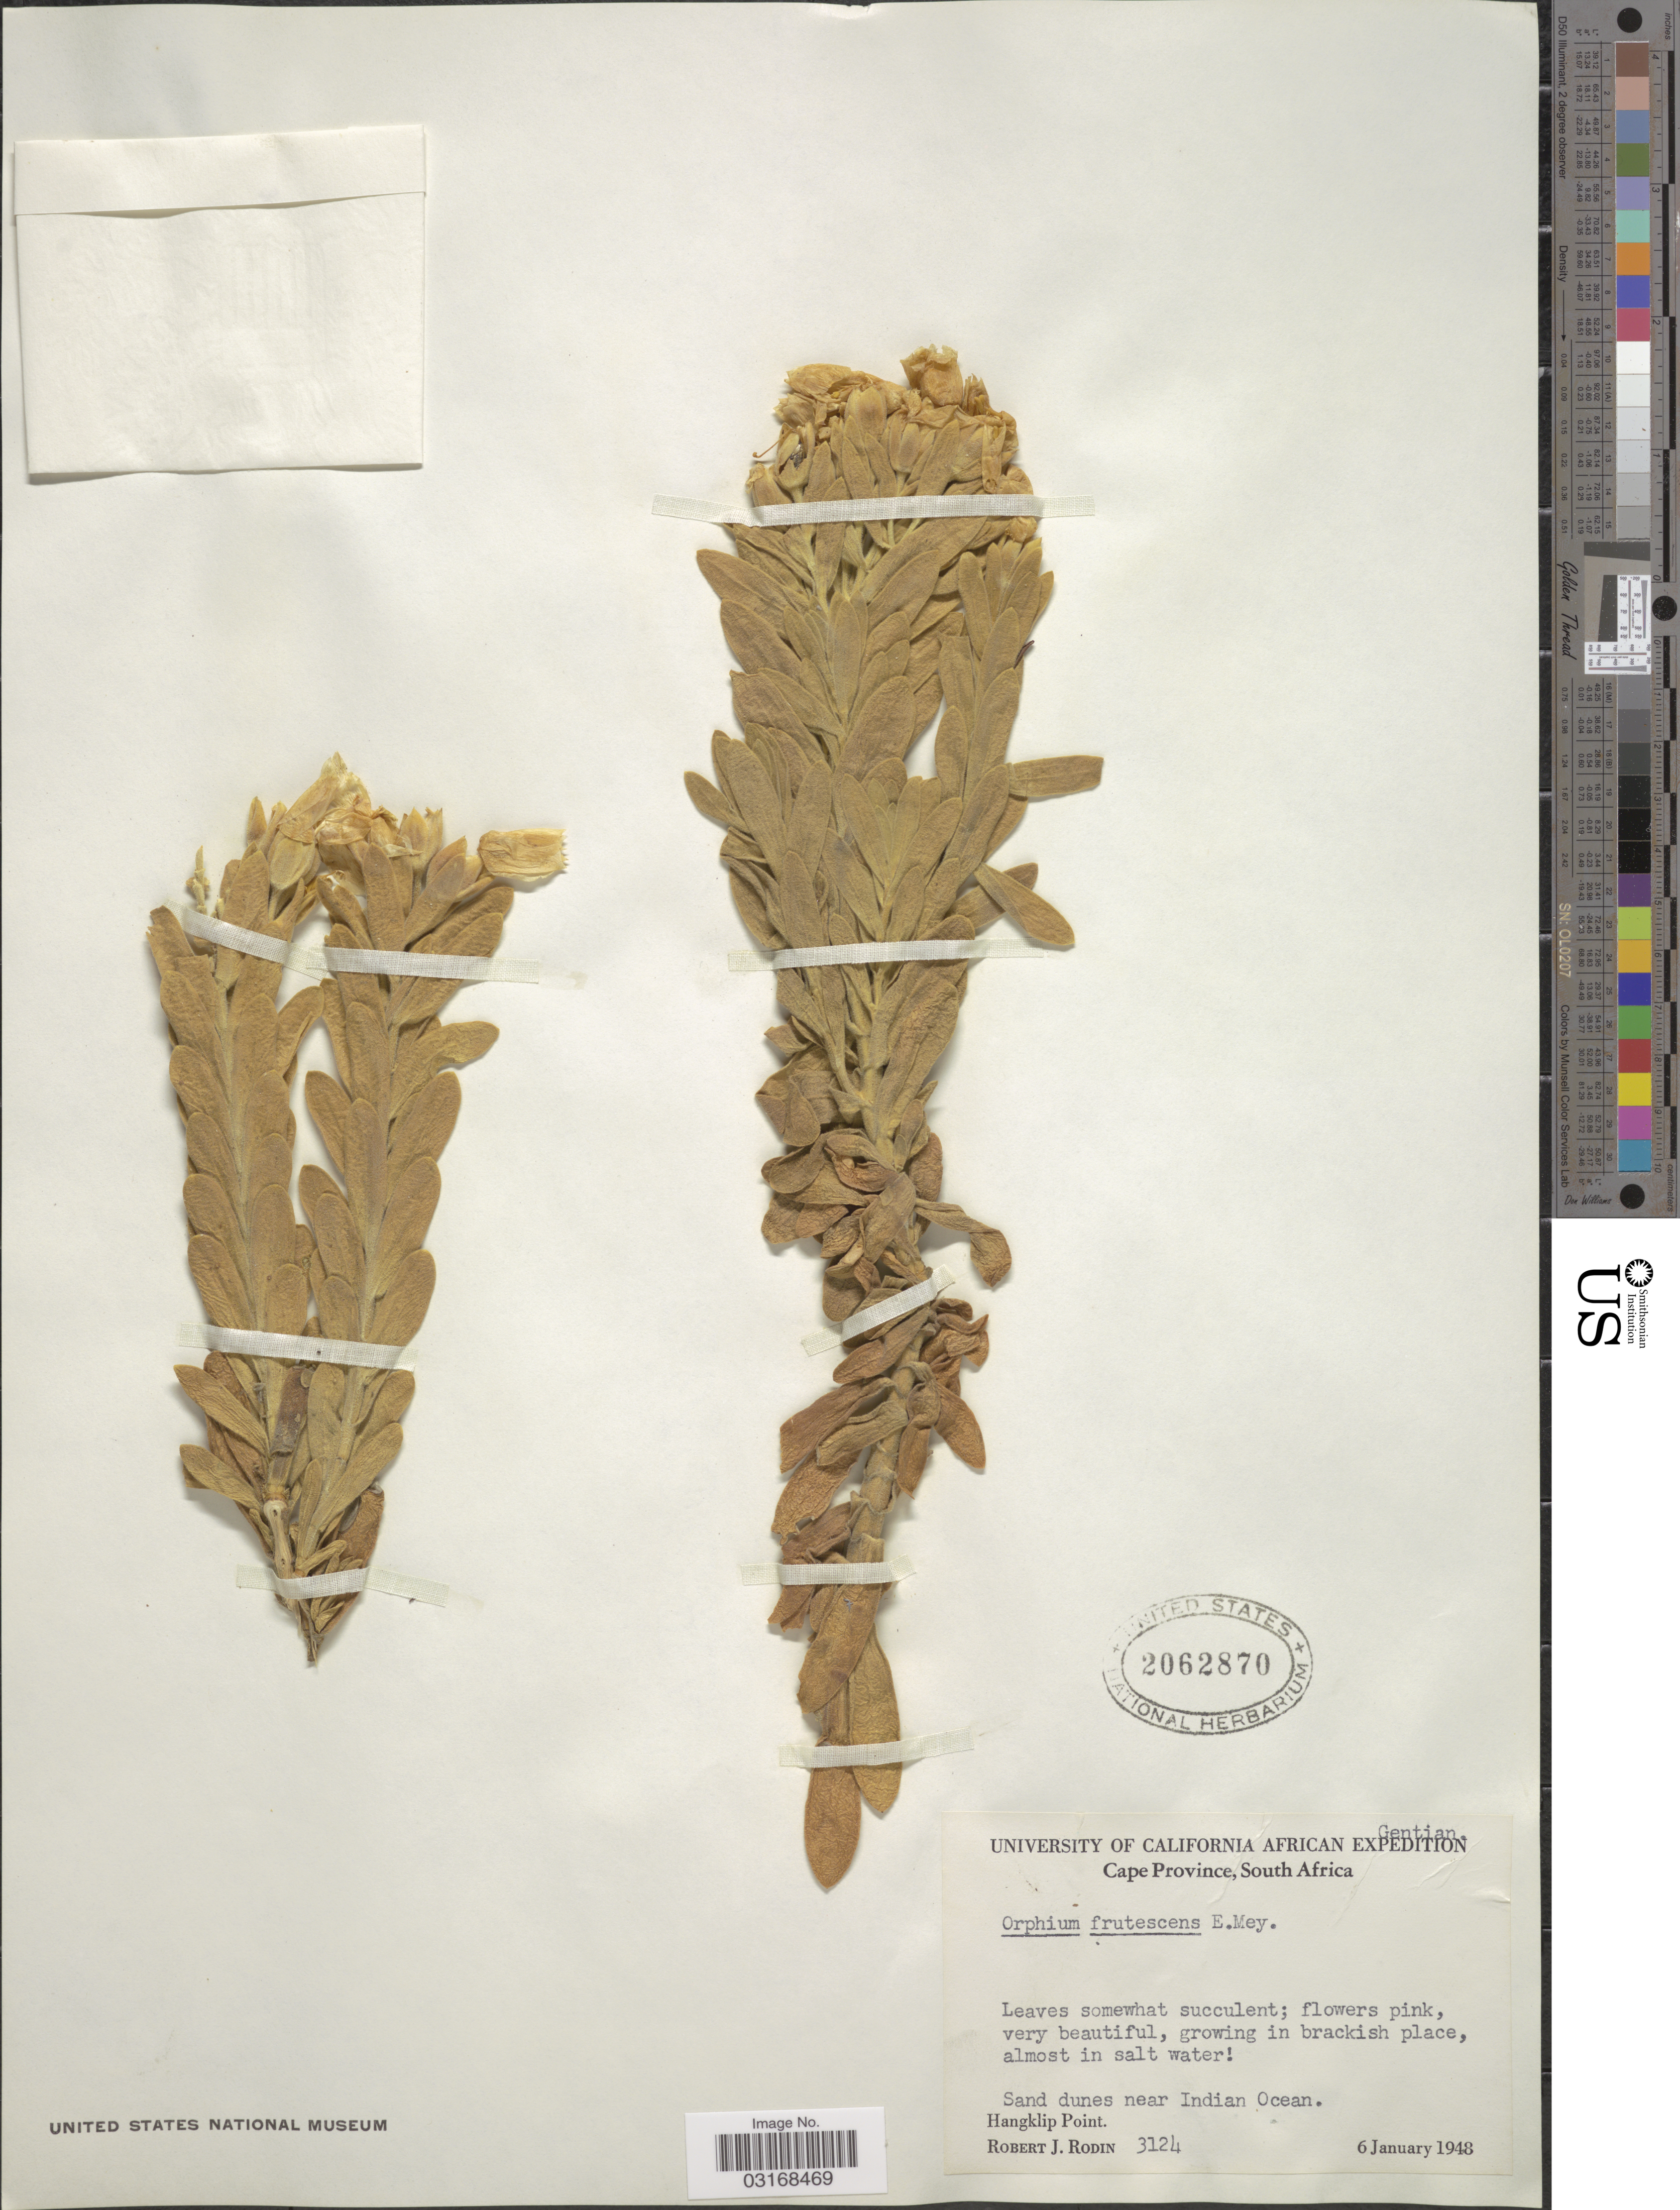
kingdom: Plantae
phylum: Tracheophyta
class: Magnoliopsida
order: Gentianales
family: Gentianaceae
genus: Orphium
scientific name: Orphium frutescens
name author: (L.) E. Mey.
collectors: R. J. Rodin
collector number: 3124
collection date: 1948-01-06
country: South Africa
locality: Sand dunes near Indian Ocean. Hangklip Point.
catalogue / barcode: US 2062870